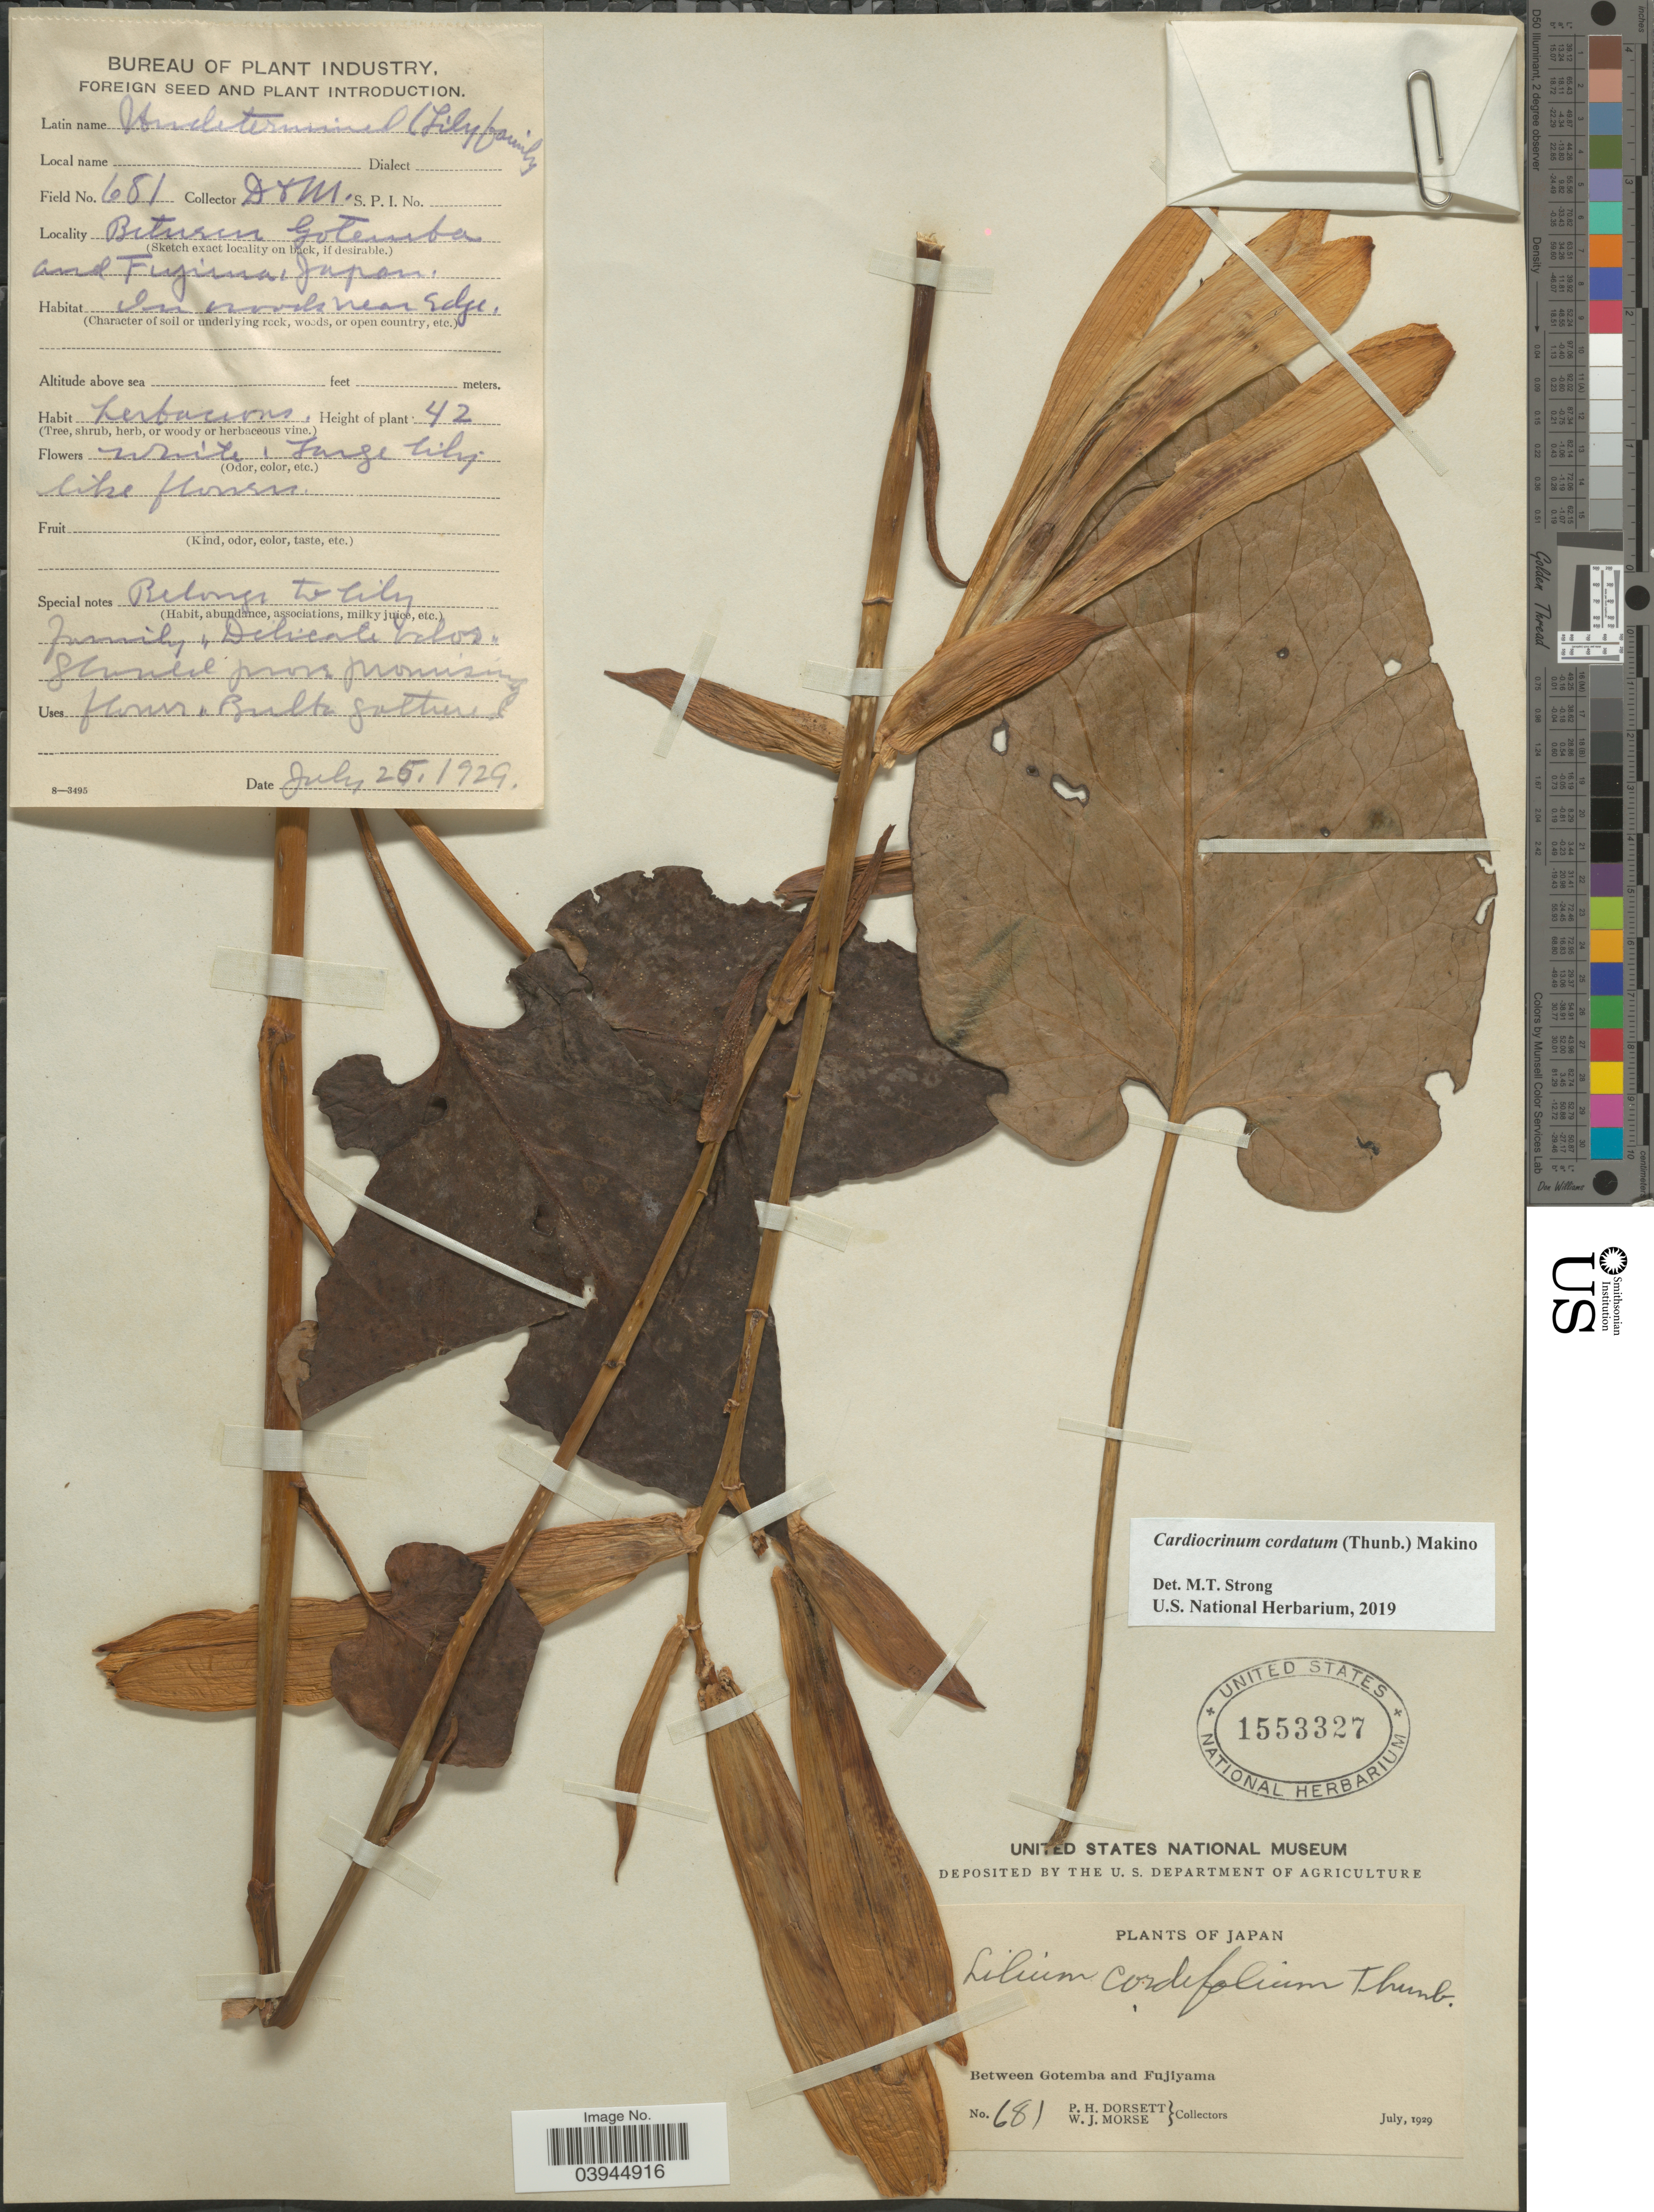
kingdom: Plantae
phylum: Tracheophyta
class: Liliopsida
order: Liliales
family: Liliaceae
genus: Cardiocrinum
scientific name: Cardiocrinum cordatum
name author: (Thunb.) Makino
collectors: P. H. Dorsett & W. J. Morse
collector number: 681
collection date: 1929-07-25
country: Japan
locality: Between Gotemba and Fujiyama.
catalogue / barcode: US 1553327